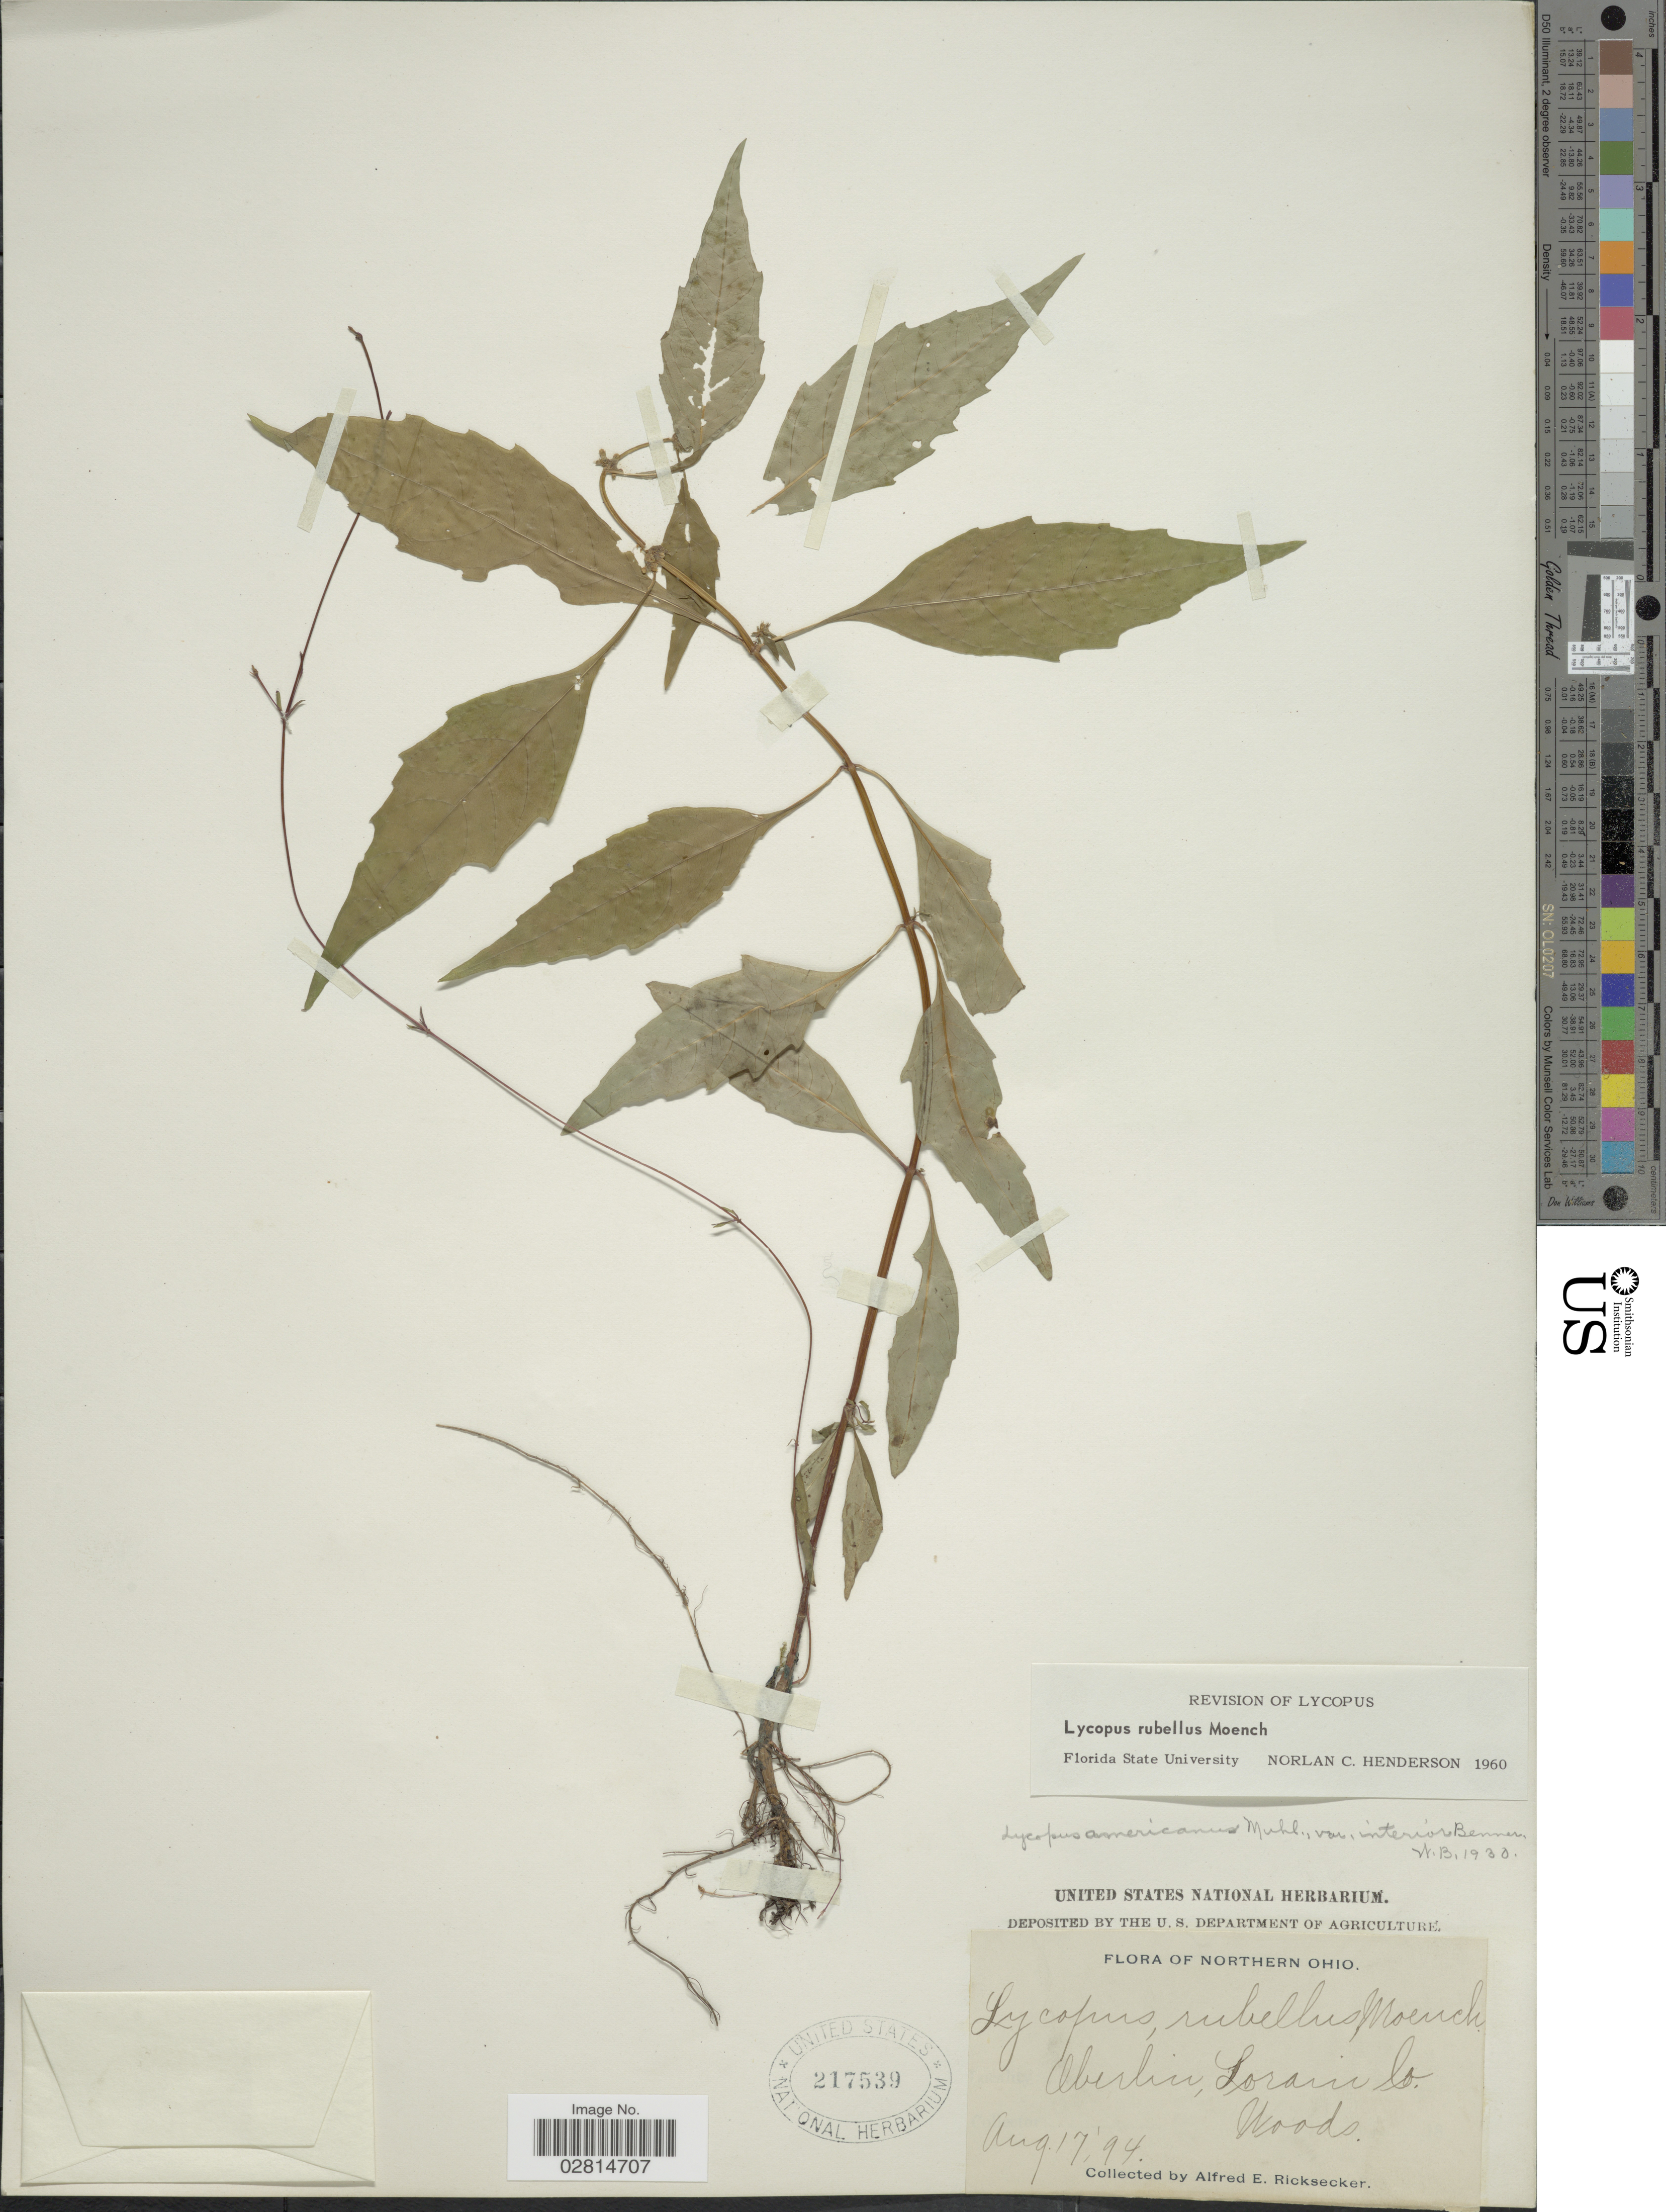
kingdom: Plantae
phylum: Tracheophyta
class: Magnoliopsida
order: Lamiales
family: Lamiaceae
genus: Lycopus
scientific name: Lycopus rubellus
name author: Moench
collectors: A. E. Ricksecker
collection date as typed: Transcribed d/m/y: 17/8/94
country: United States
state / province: Ohio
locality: Northern Ohio. Oberlin, Lorain Co.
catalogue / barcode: US 217539